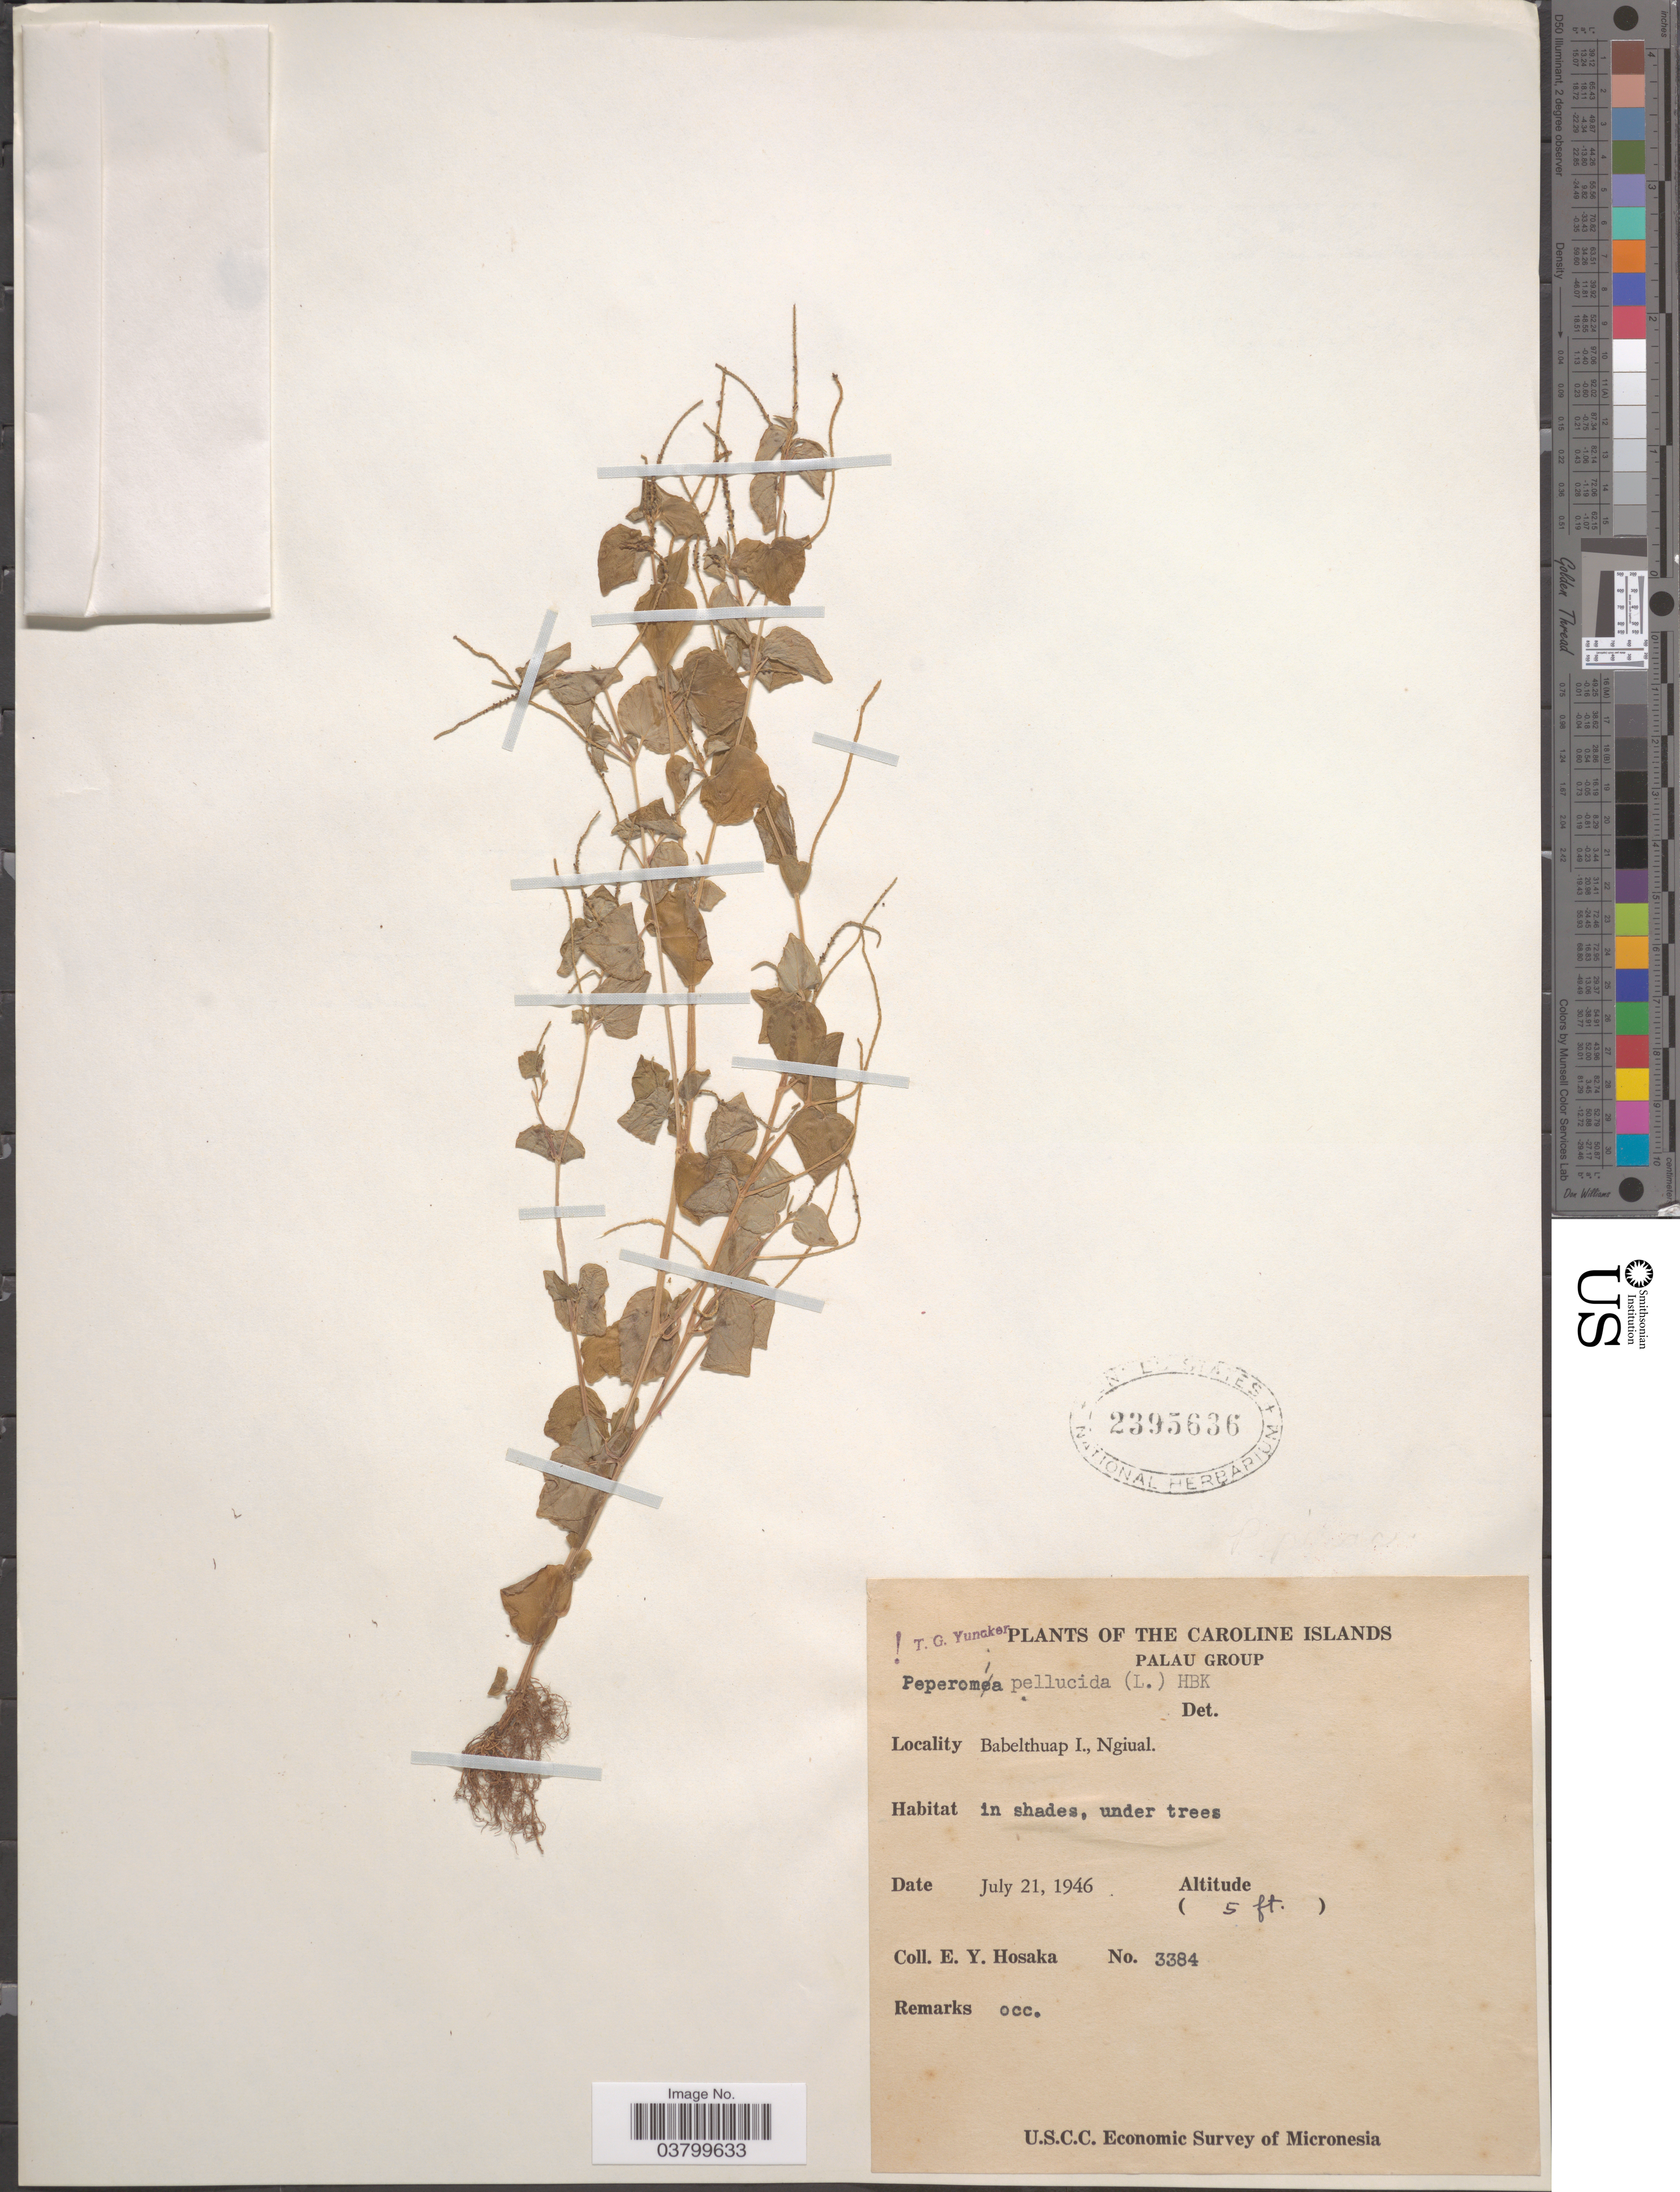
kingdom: Plantae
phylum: Tracheophyta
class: Magnoliopsida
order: Piperales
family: Piperaceae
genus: Peperomia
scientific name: Peperomia pellucida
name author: (L.) Kunth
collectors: E. Y. Hosaka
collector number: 3384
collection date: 1946-07-21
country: Palau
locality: The Caroline Islands, Palau Group. Babelthuap I., Ngiual.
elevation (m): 2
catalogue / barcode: US 2395636